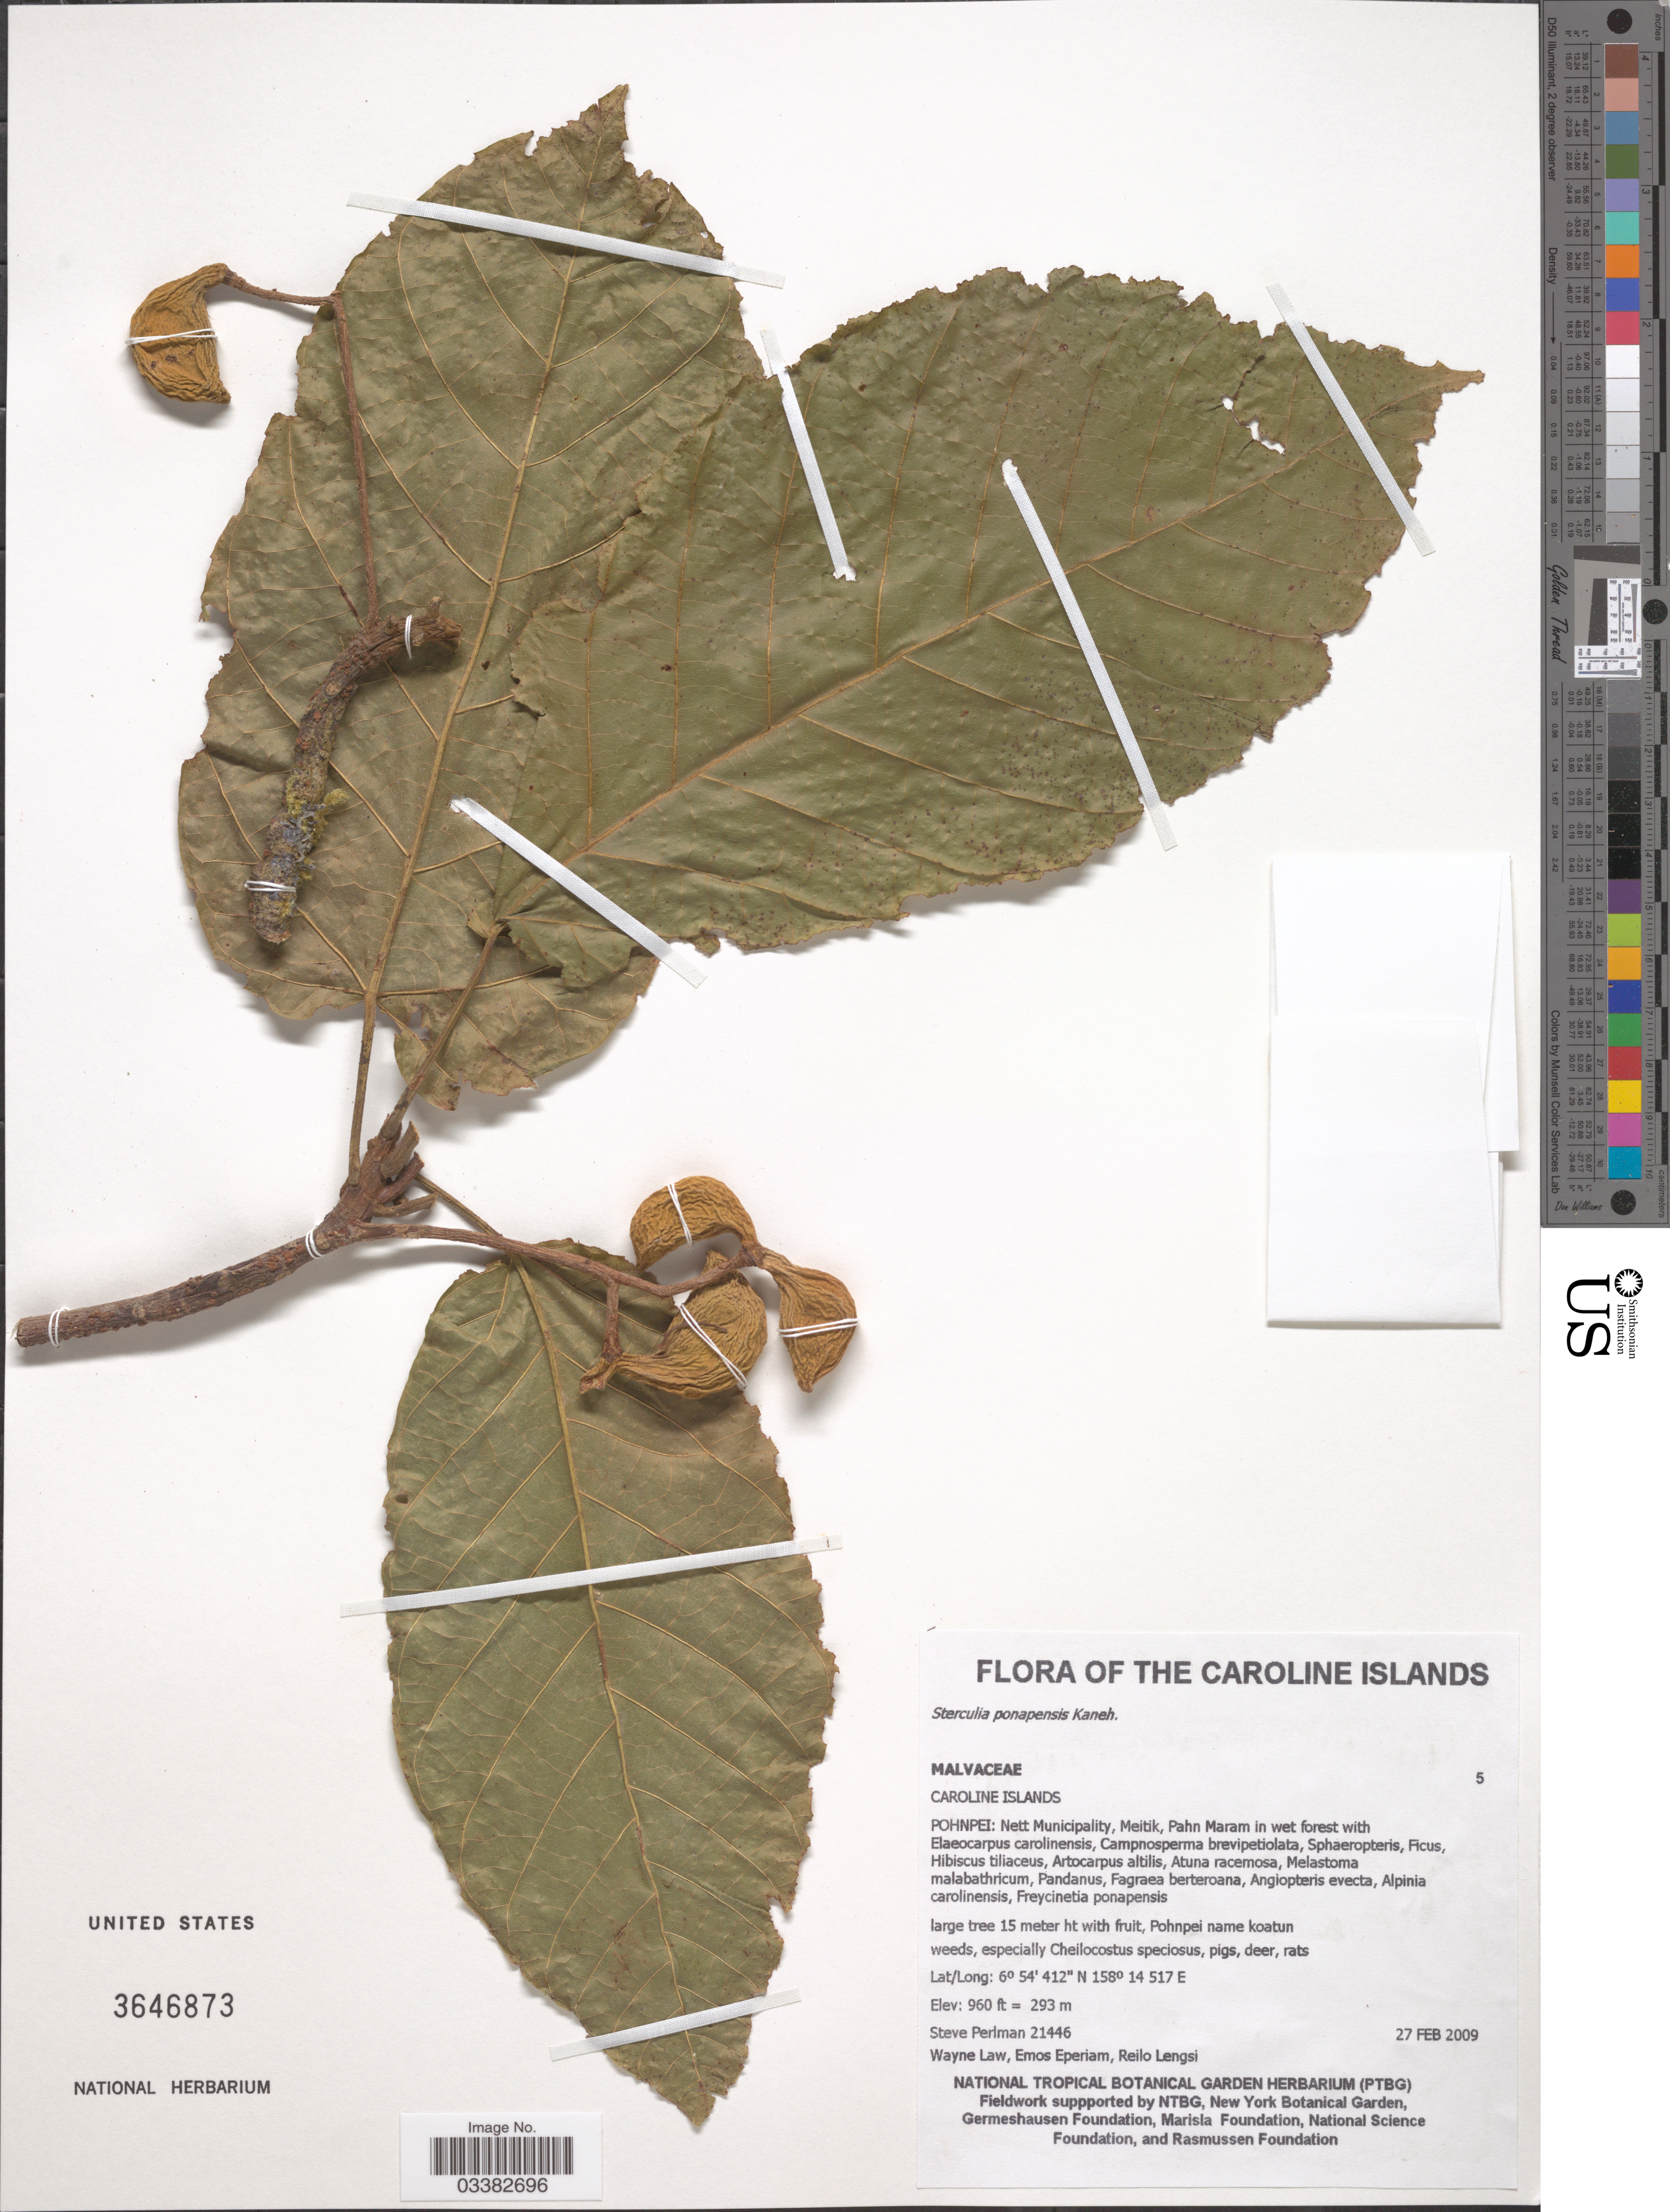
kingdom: Plantae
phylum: Tracheophyta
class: Magnoliopsida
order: Malvales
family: Malvaceae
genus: Sterculia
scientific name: Sterculia ponapensis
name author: Kaneh.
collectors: S. Perlman, W. Law, E. Eperiam & R. Lengsi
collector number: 21446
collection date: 2009-02-27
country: Micronesia, Federated States of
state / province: Pohnpei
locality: The Caroline Islands. Nett Municipality, Metik, Pahn Maram.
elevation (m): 293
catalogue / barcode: US 3646873